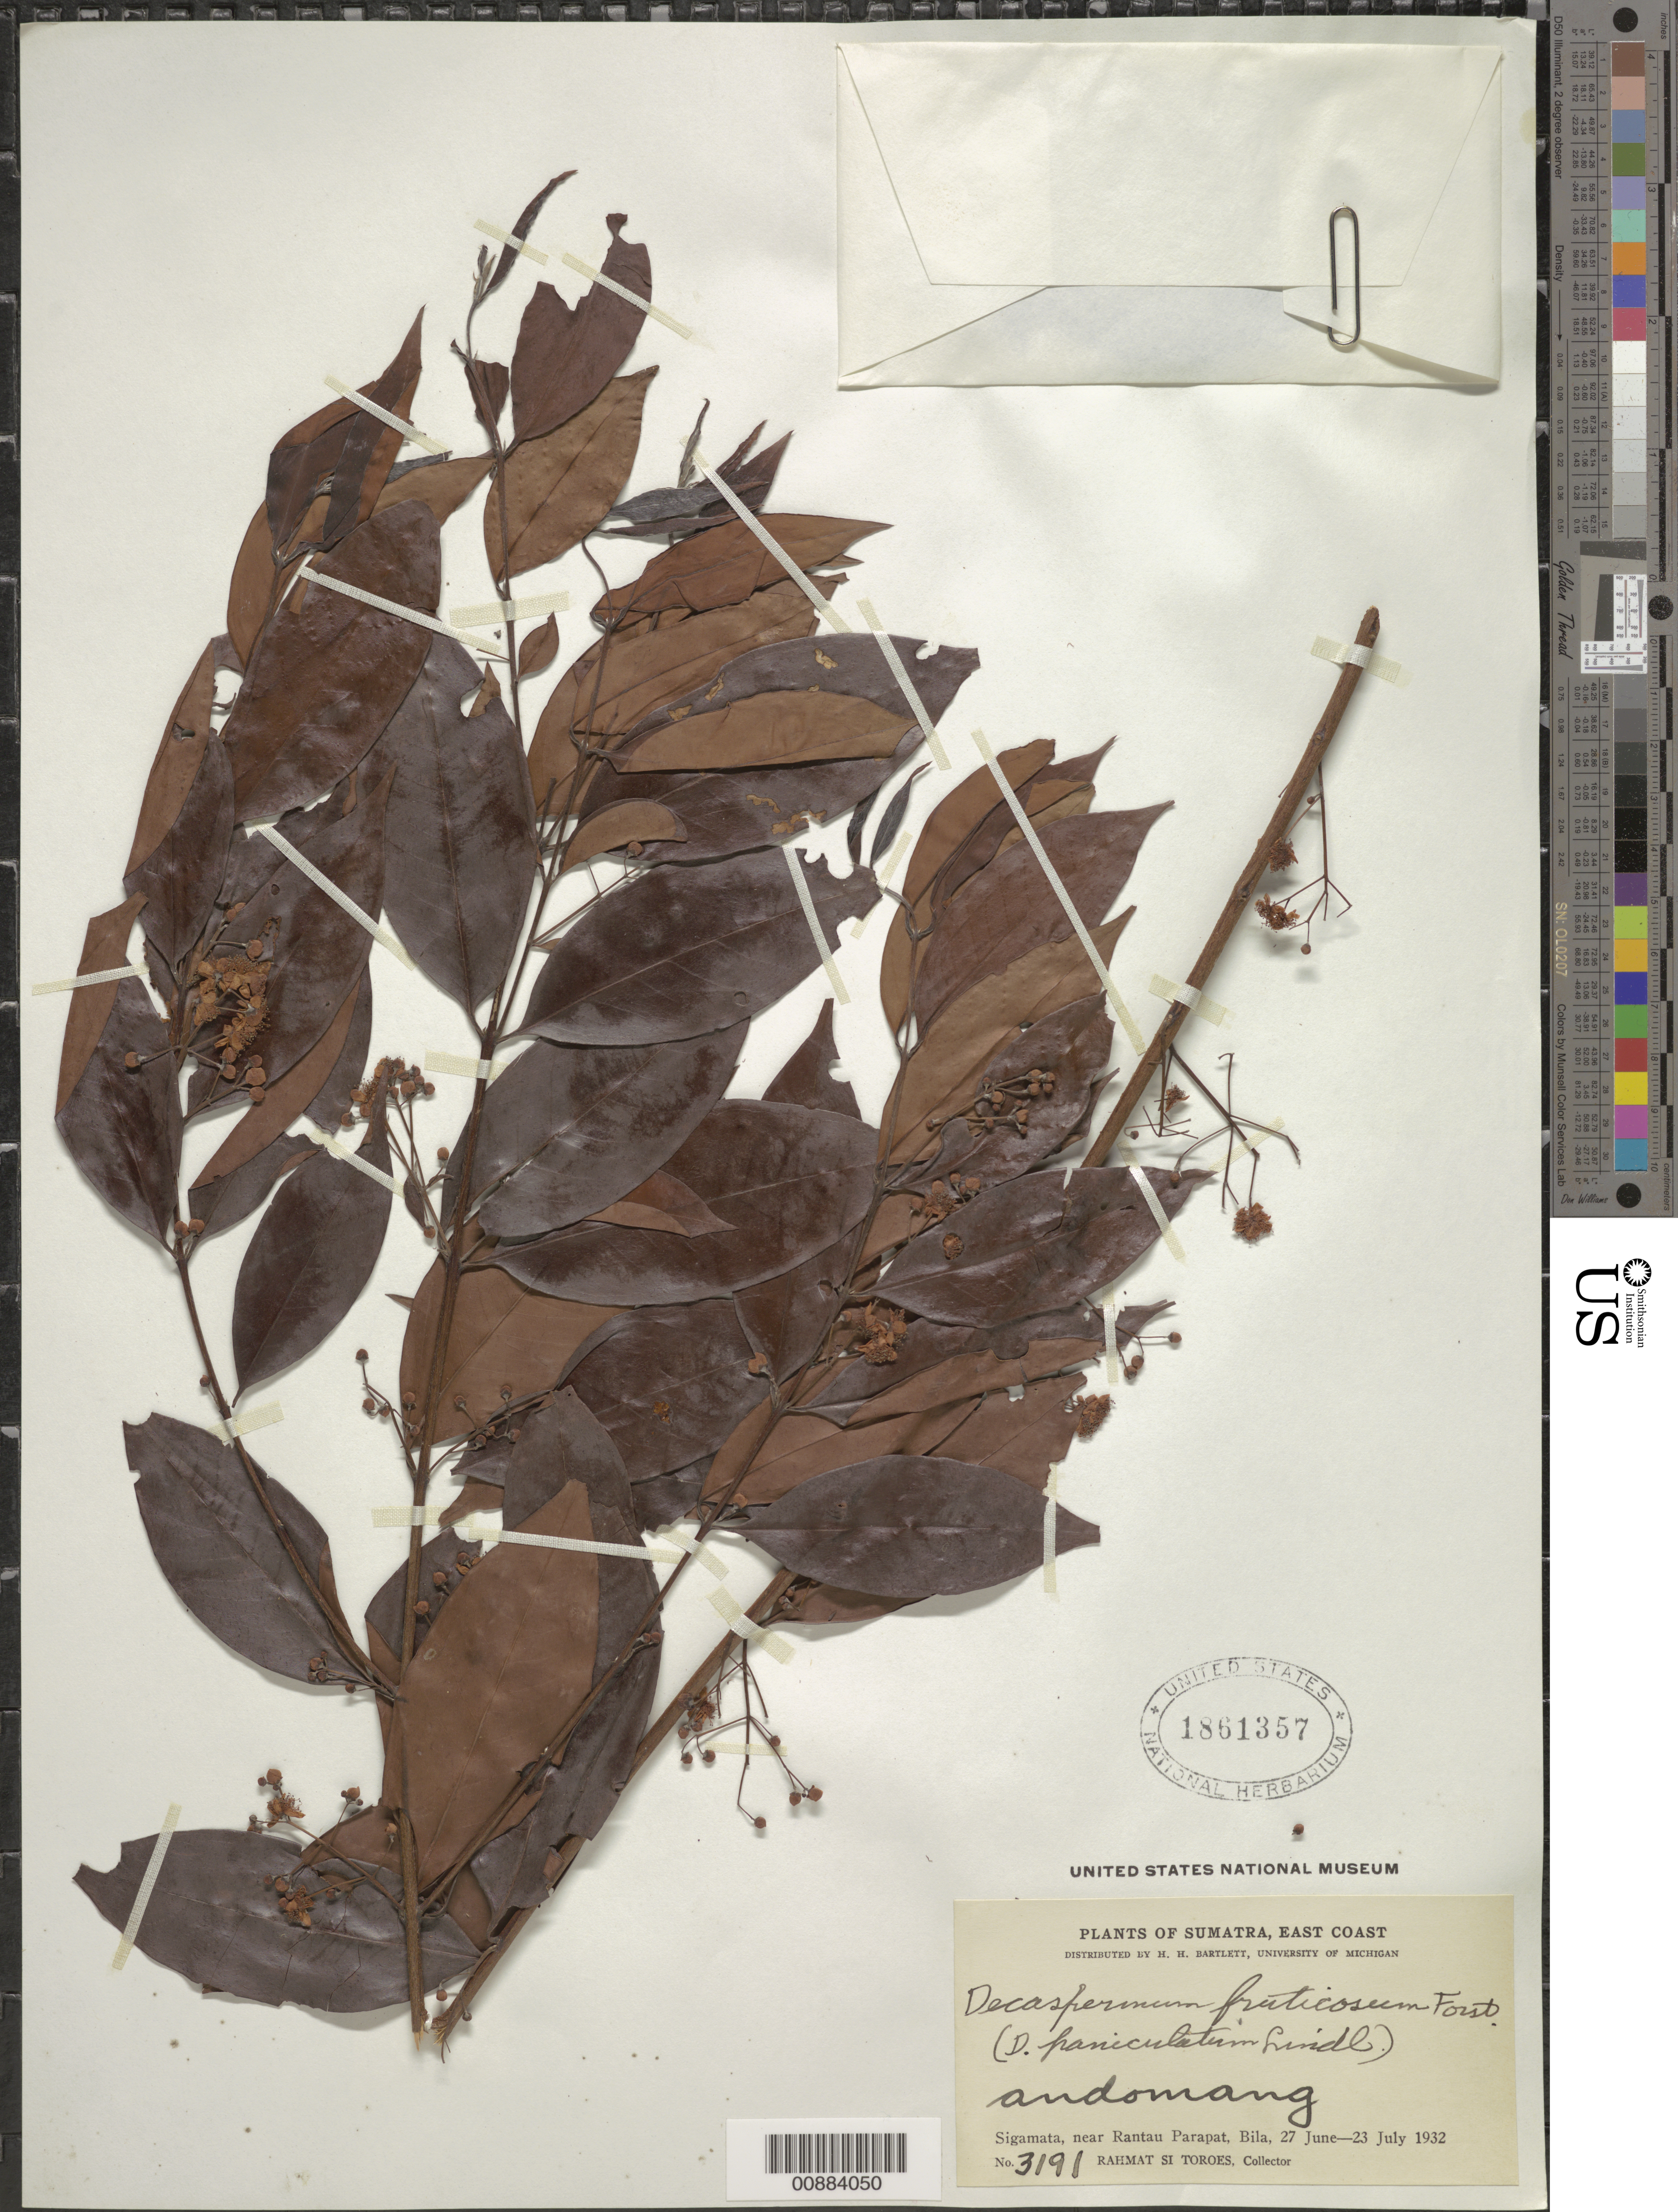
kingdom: Plantae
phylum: Tracheophyta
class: Magnoliopsida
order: Myrtales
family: Myrtaceae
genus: Decaspermum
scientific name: Decaspermum fruticosum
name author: J.R. Forst. & G. Forst.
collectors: Rahmat Si Boeea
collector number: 3191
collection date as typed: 27 Jun 1932 to 23 Jul 1932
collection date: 1932-06-27/1932-07-23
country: Indonesia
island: Sumatra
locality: Sigamata, near Rantau parapat, Bila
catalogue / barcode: US 1861357